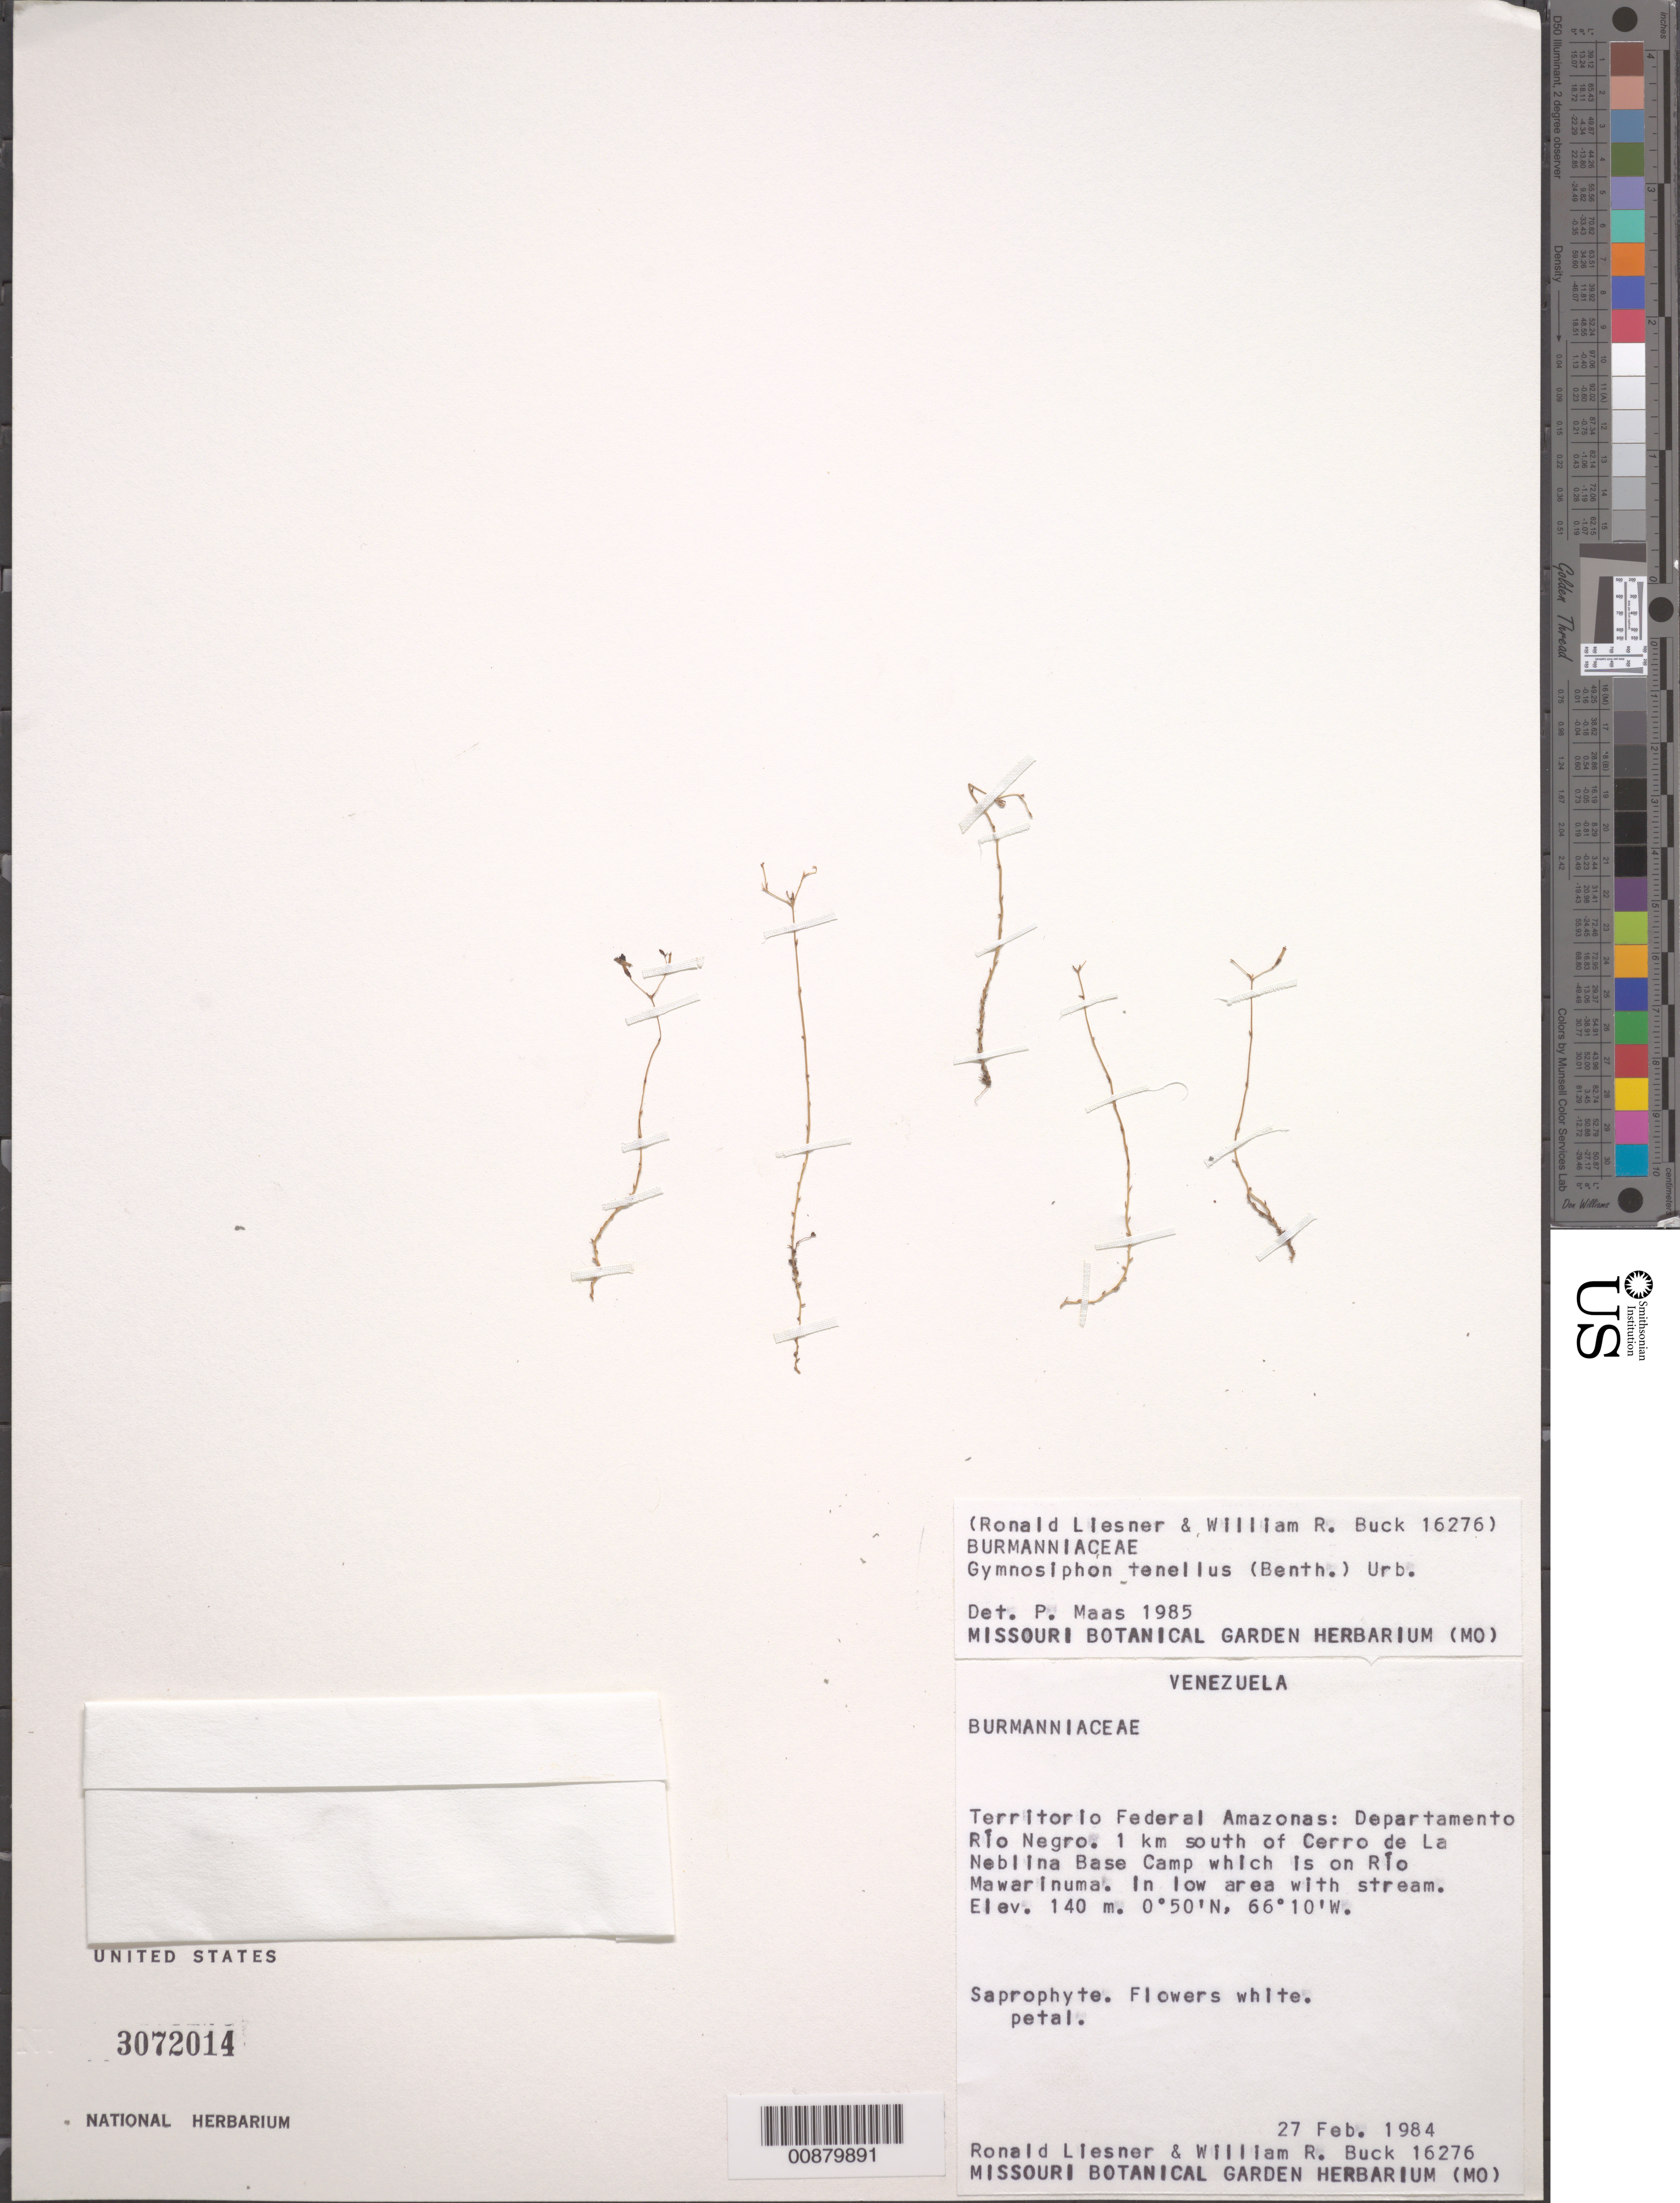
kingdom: Plantae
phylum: Tracheophyta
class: Liliopsida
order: Dioscoreales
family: Burmanniaceae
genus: Gymnosiphon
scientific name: Gymnosiphon tenellus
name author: (Benth.) Urb.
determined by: Maas, Paul J. M.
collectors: R. L. Liesner & W. R. Buck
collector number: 16276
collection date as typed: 27-Feb-84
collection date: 1984-02-27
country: Venezuela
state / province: Amazonas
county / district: Río Negro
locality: Río Mawarinuma, 1 km S of Cerro de La Neblina Base Camp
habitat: Low area with stream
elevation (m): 140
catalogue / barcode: US 3072014